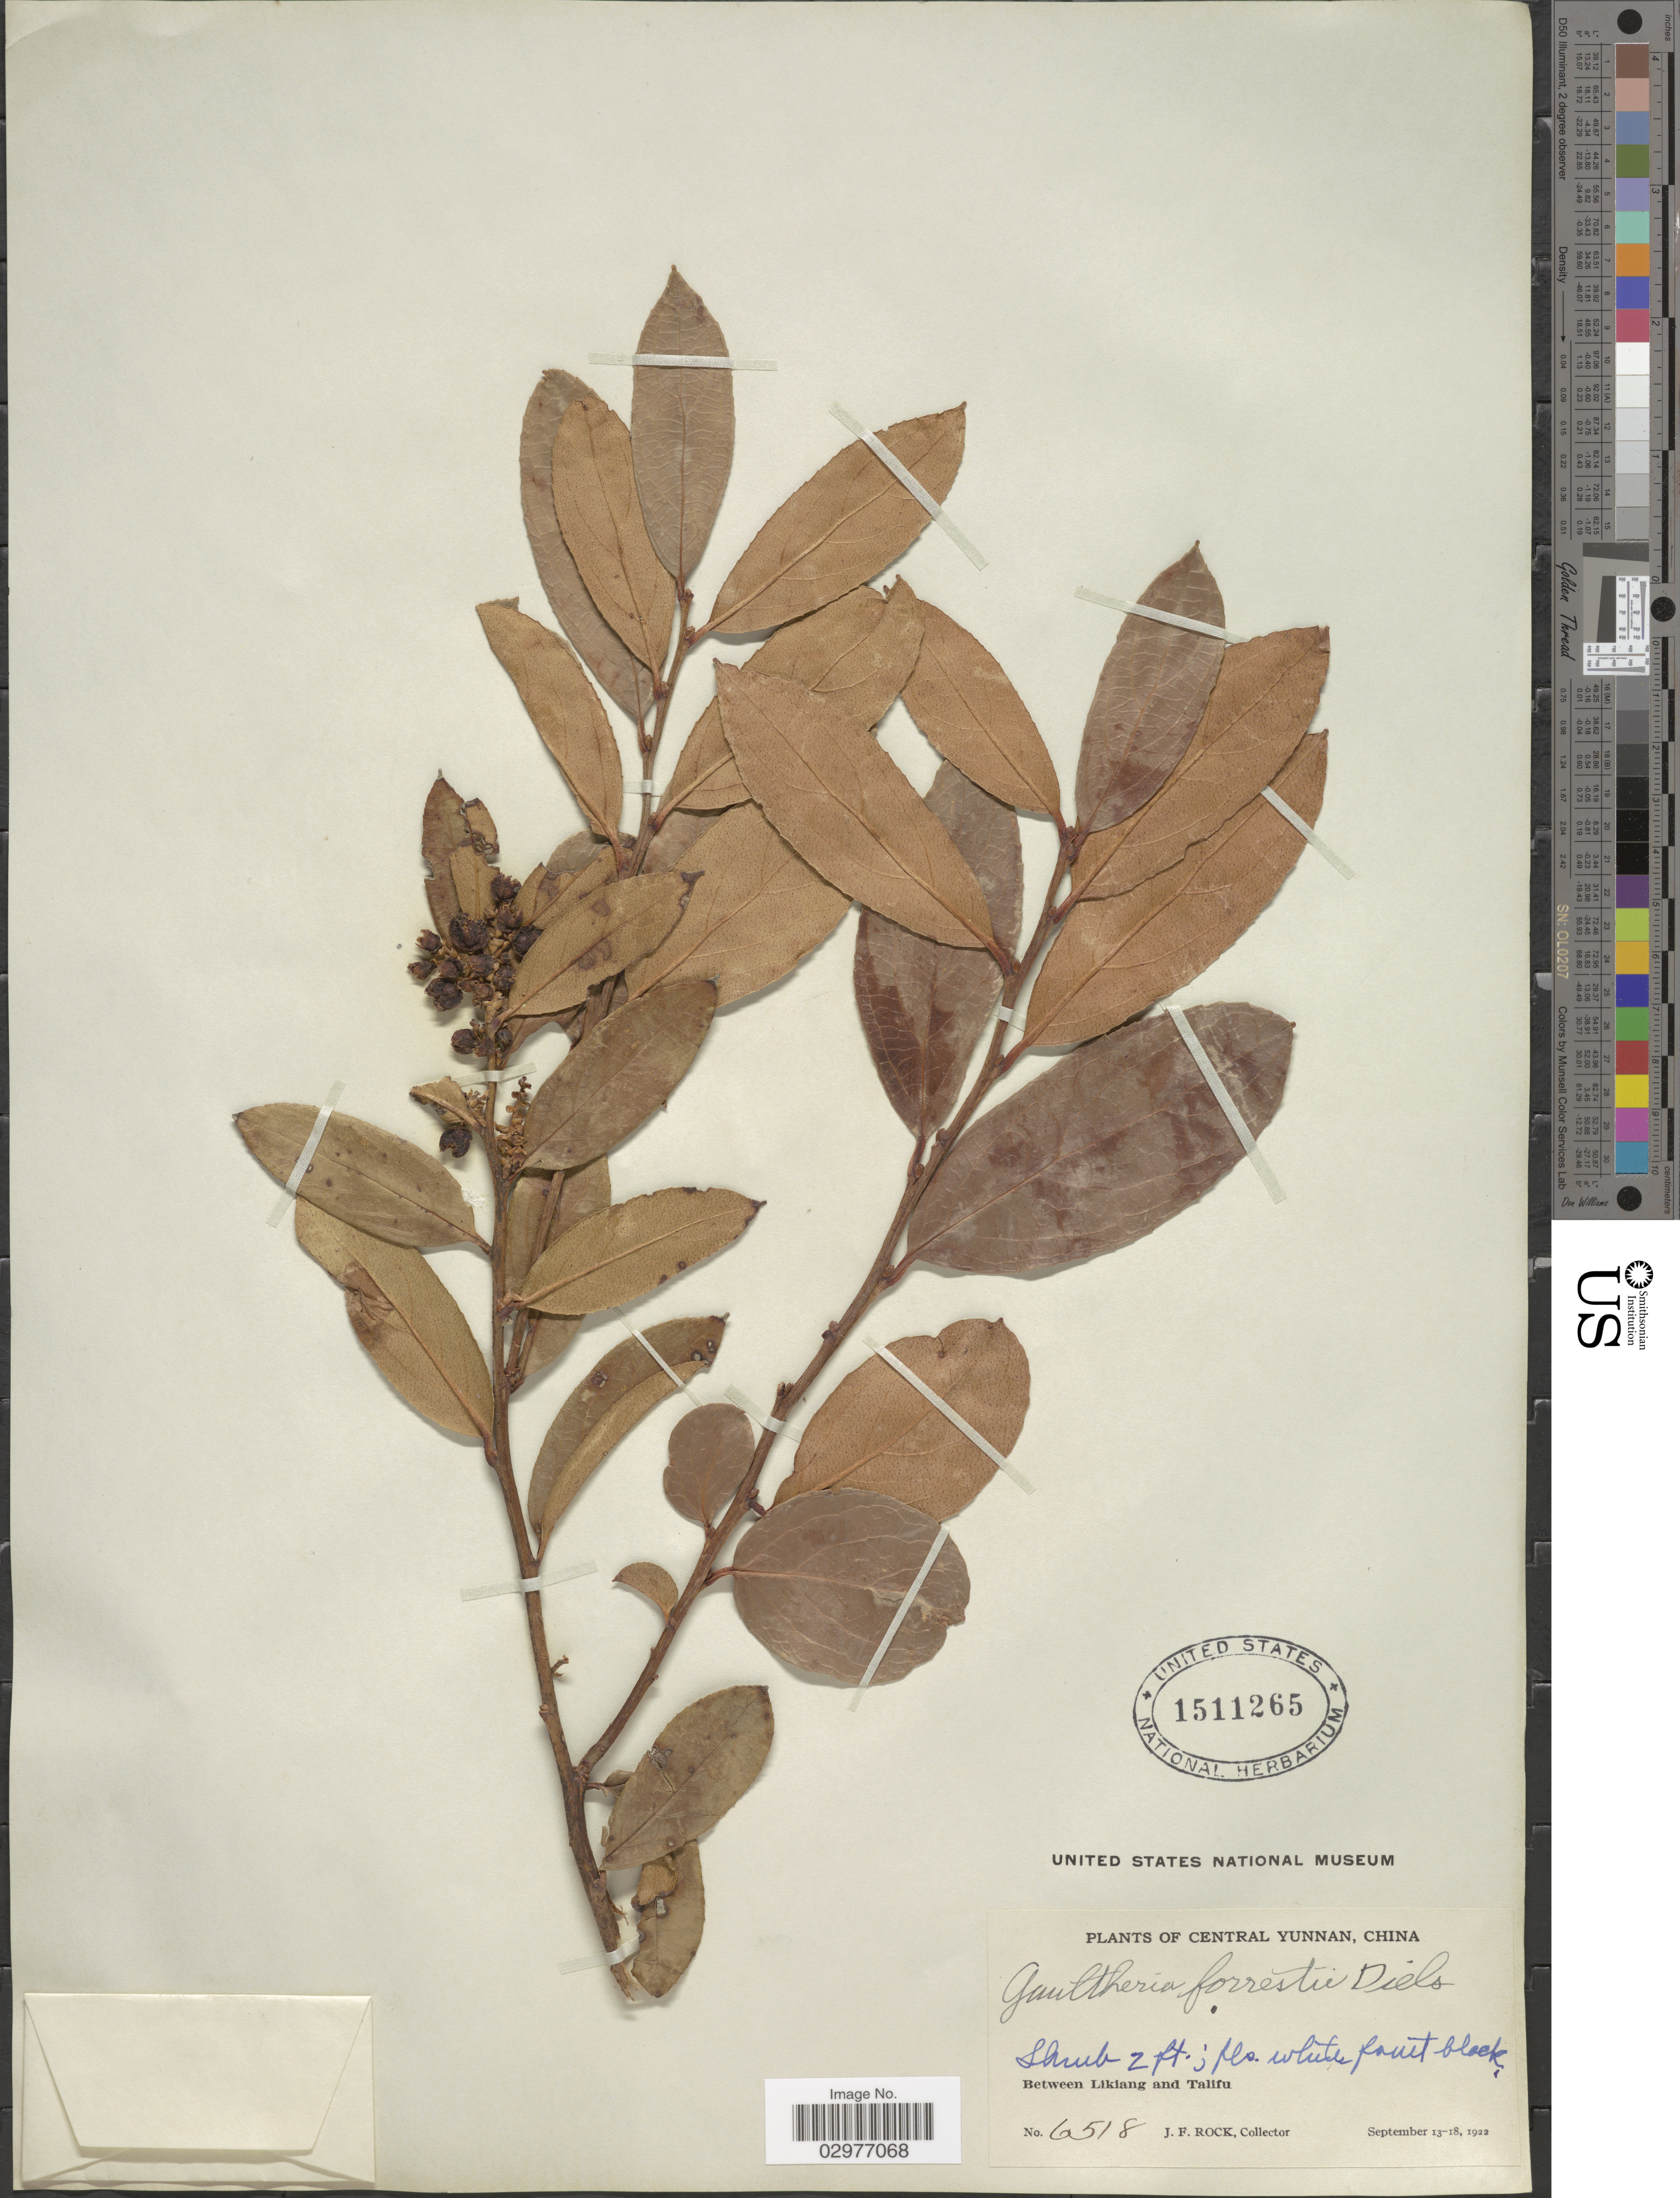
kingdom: Plantae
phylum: Tracheophyta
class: Magnoliopsida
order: Ericales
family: Ericaceae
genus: Gaultheria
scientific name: Gaultheria forrestii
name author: Diels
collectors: J. Rock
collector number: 6518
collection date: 1922-08-13/1922-09-18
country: China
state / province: Yunnan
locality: Central Yunnan. Between Likiang and Talifu.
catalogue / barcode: US 1511265